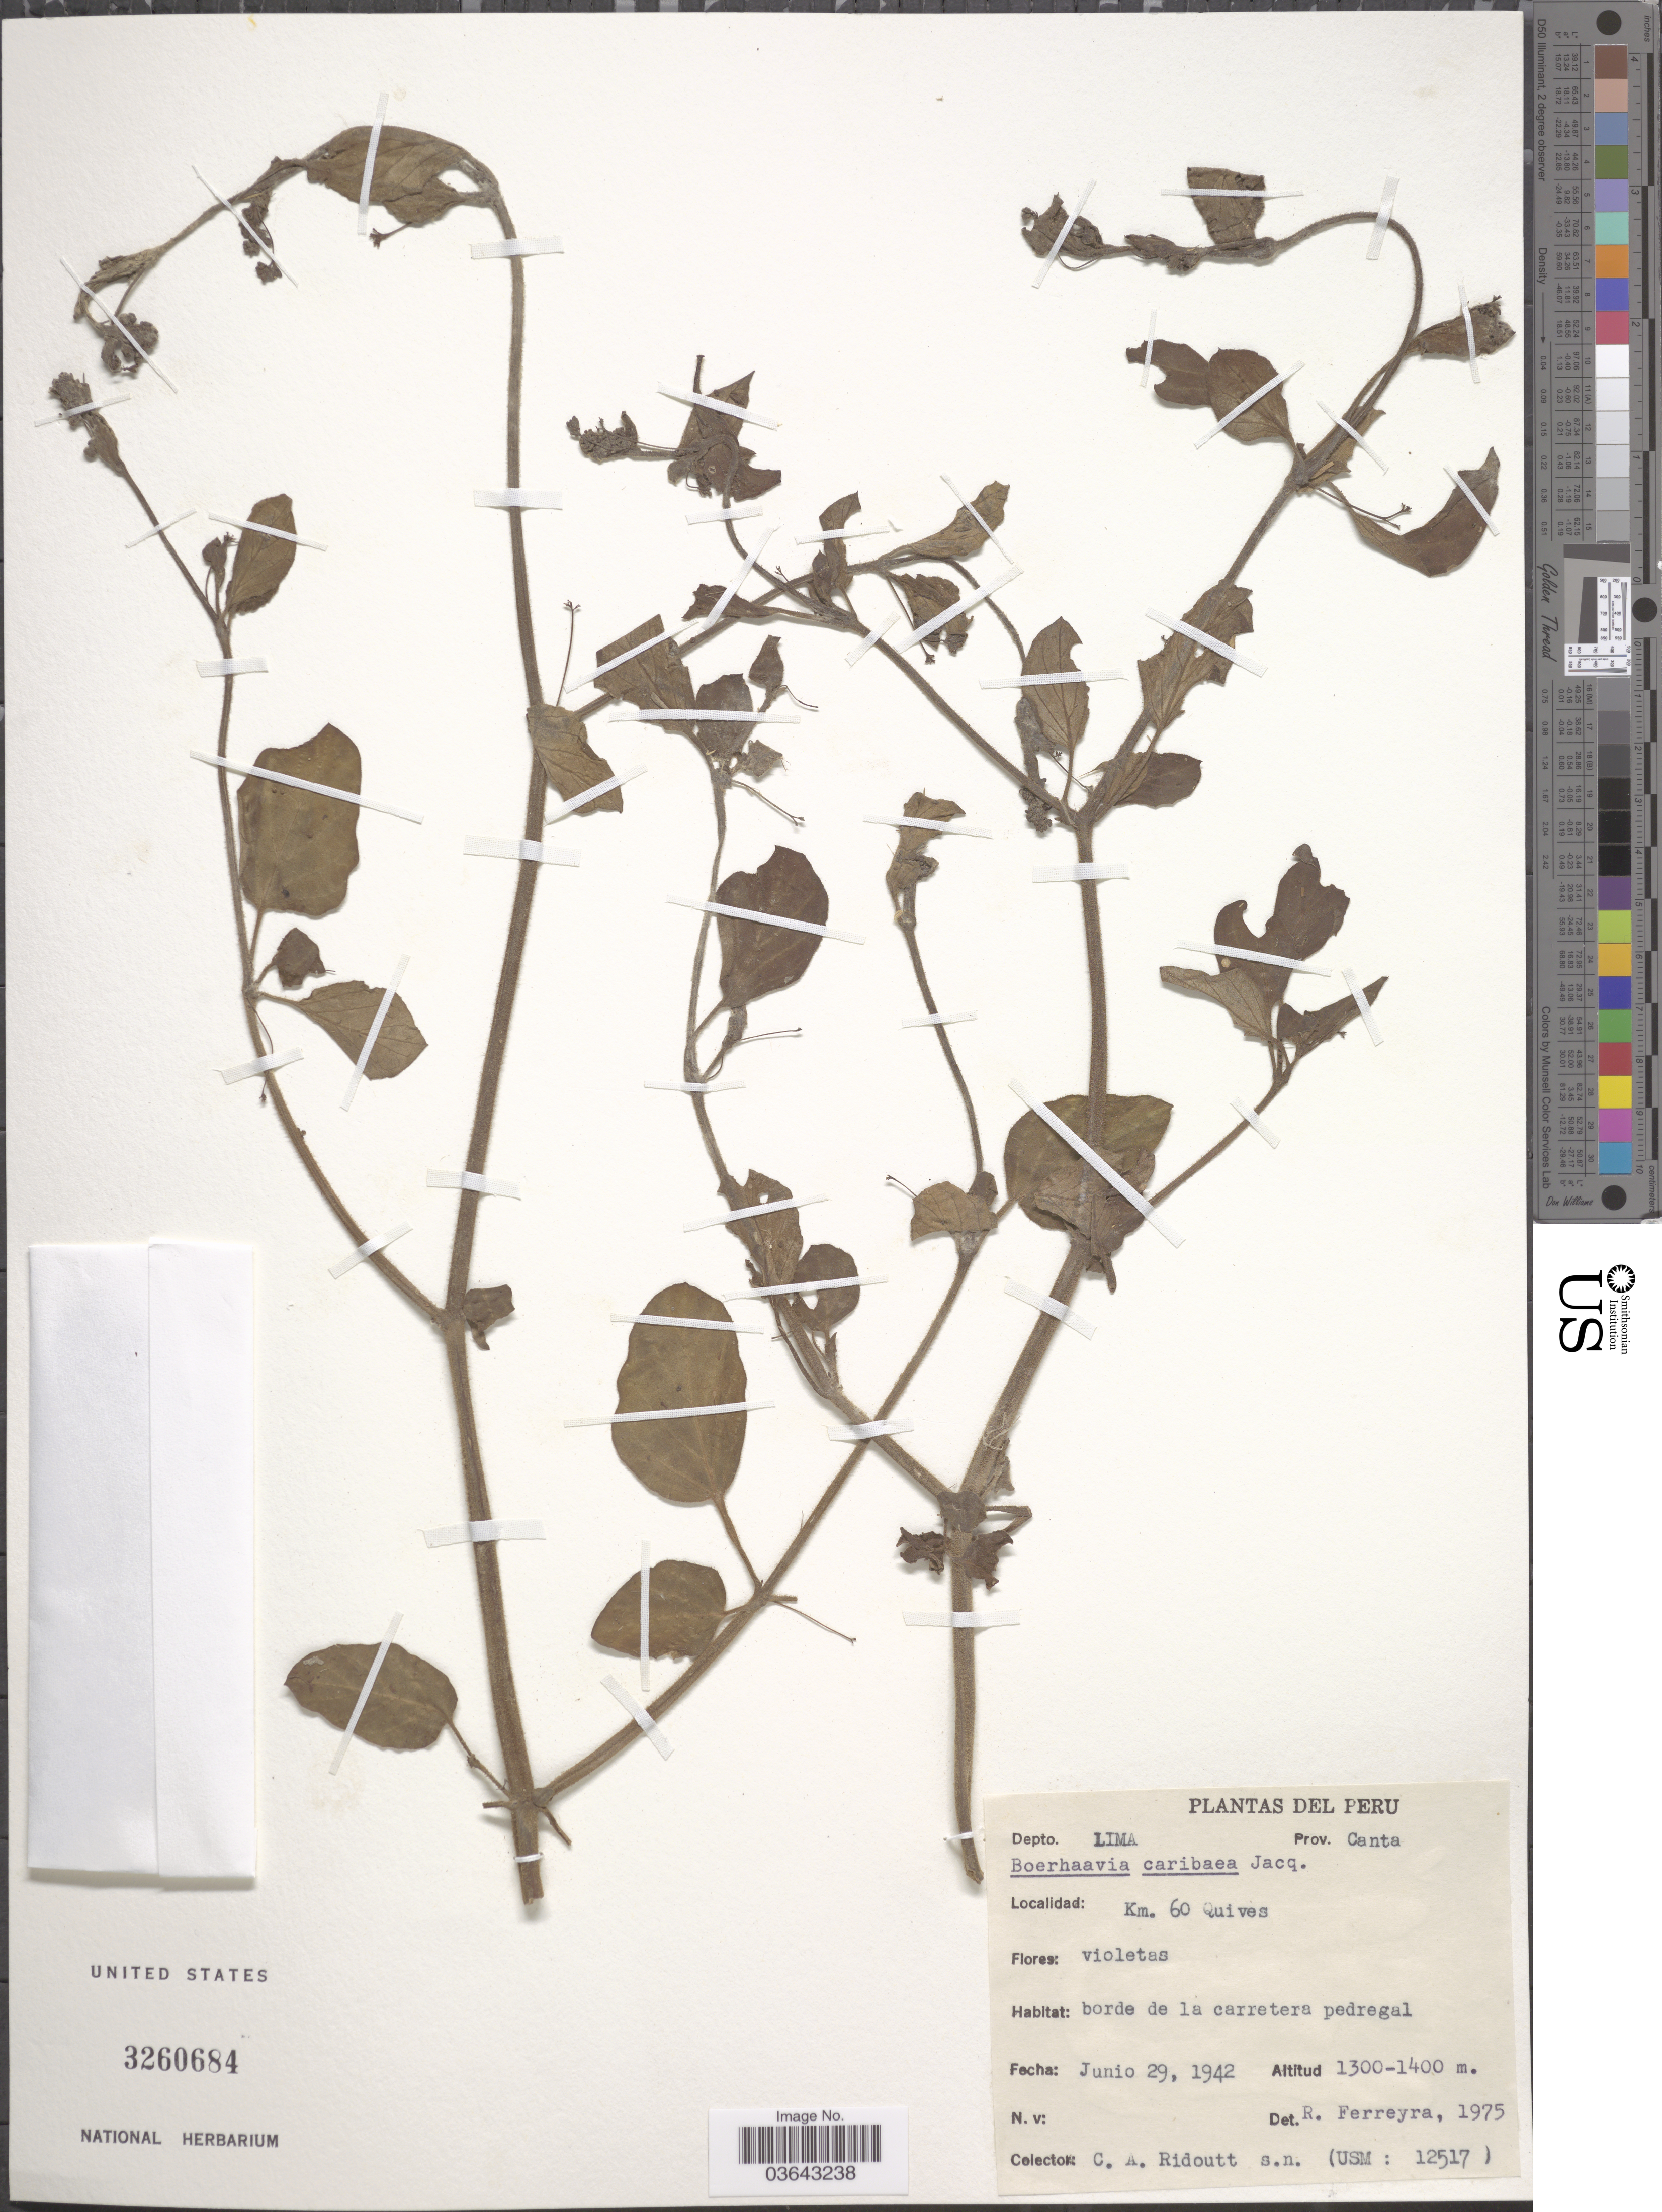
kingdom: Plantae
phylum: Tracheophyta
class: Magnoliopsida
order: Caryophyllales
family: Nyctaginaceae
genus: Boerhavia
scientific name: Boerhavia diffusa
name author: L.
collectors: C. Ridoutt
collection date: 1942-06-29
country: Peru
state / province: Lima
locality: Depto. Lima. Prov. Canta. Km. 60 Quives.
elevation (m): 1300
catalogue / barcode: US 3260684